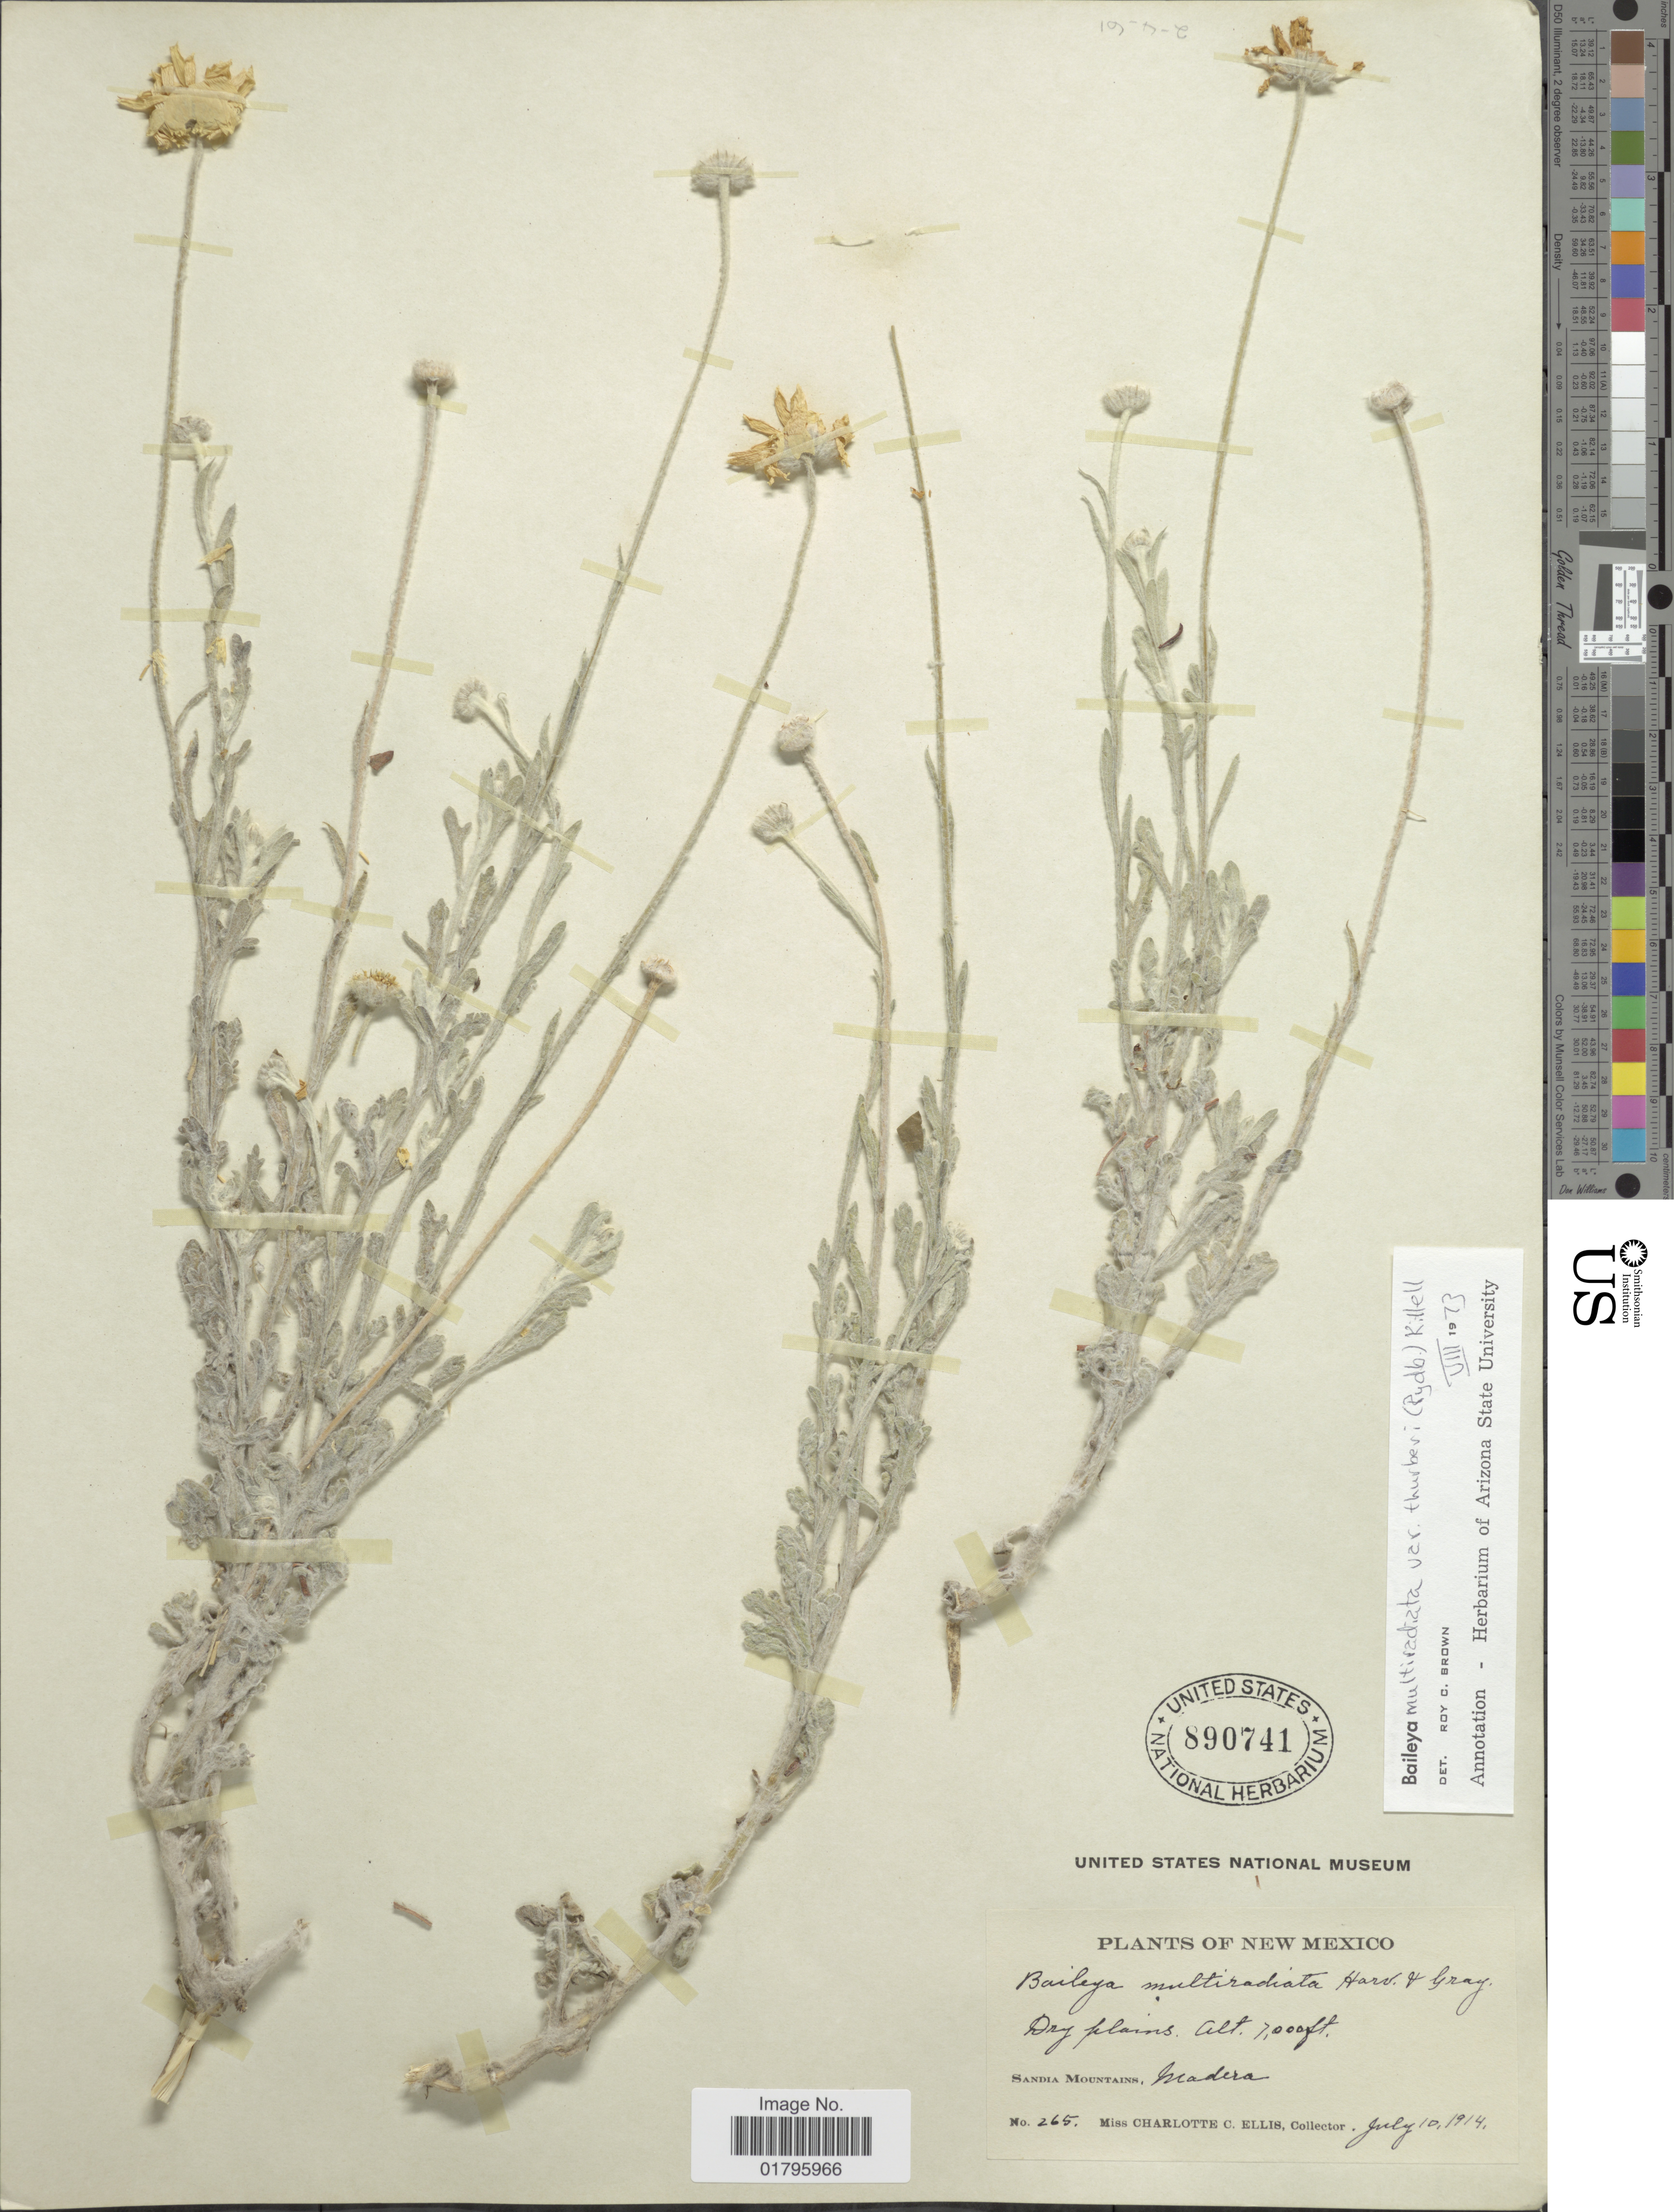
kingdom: Plantae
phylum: Tracheophyta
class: Magnoliopsida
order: Asterales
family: Asteraceae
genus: Baileya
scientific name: Baileya multiradiata var. thurberi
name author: (Rydb.) Kittell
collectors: C. C. Ellis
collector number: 265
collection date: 1914-07-10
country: United States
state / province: New Mexico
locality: New Mexico. Dry Plains. Sandia Mountans, Gradera.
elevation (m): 2134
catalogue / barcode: US 890741